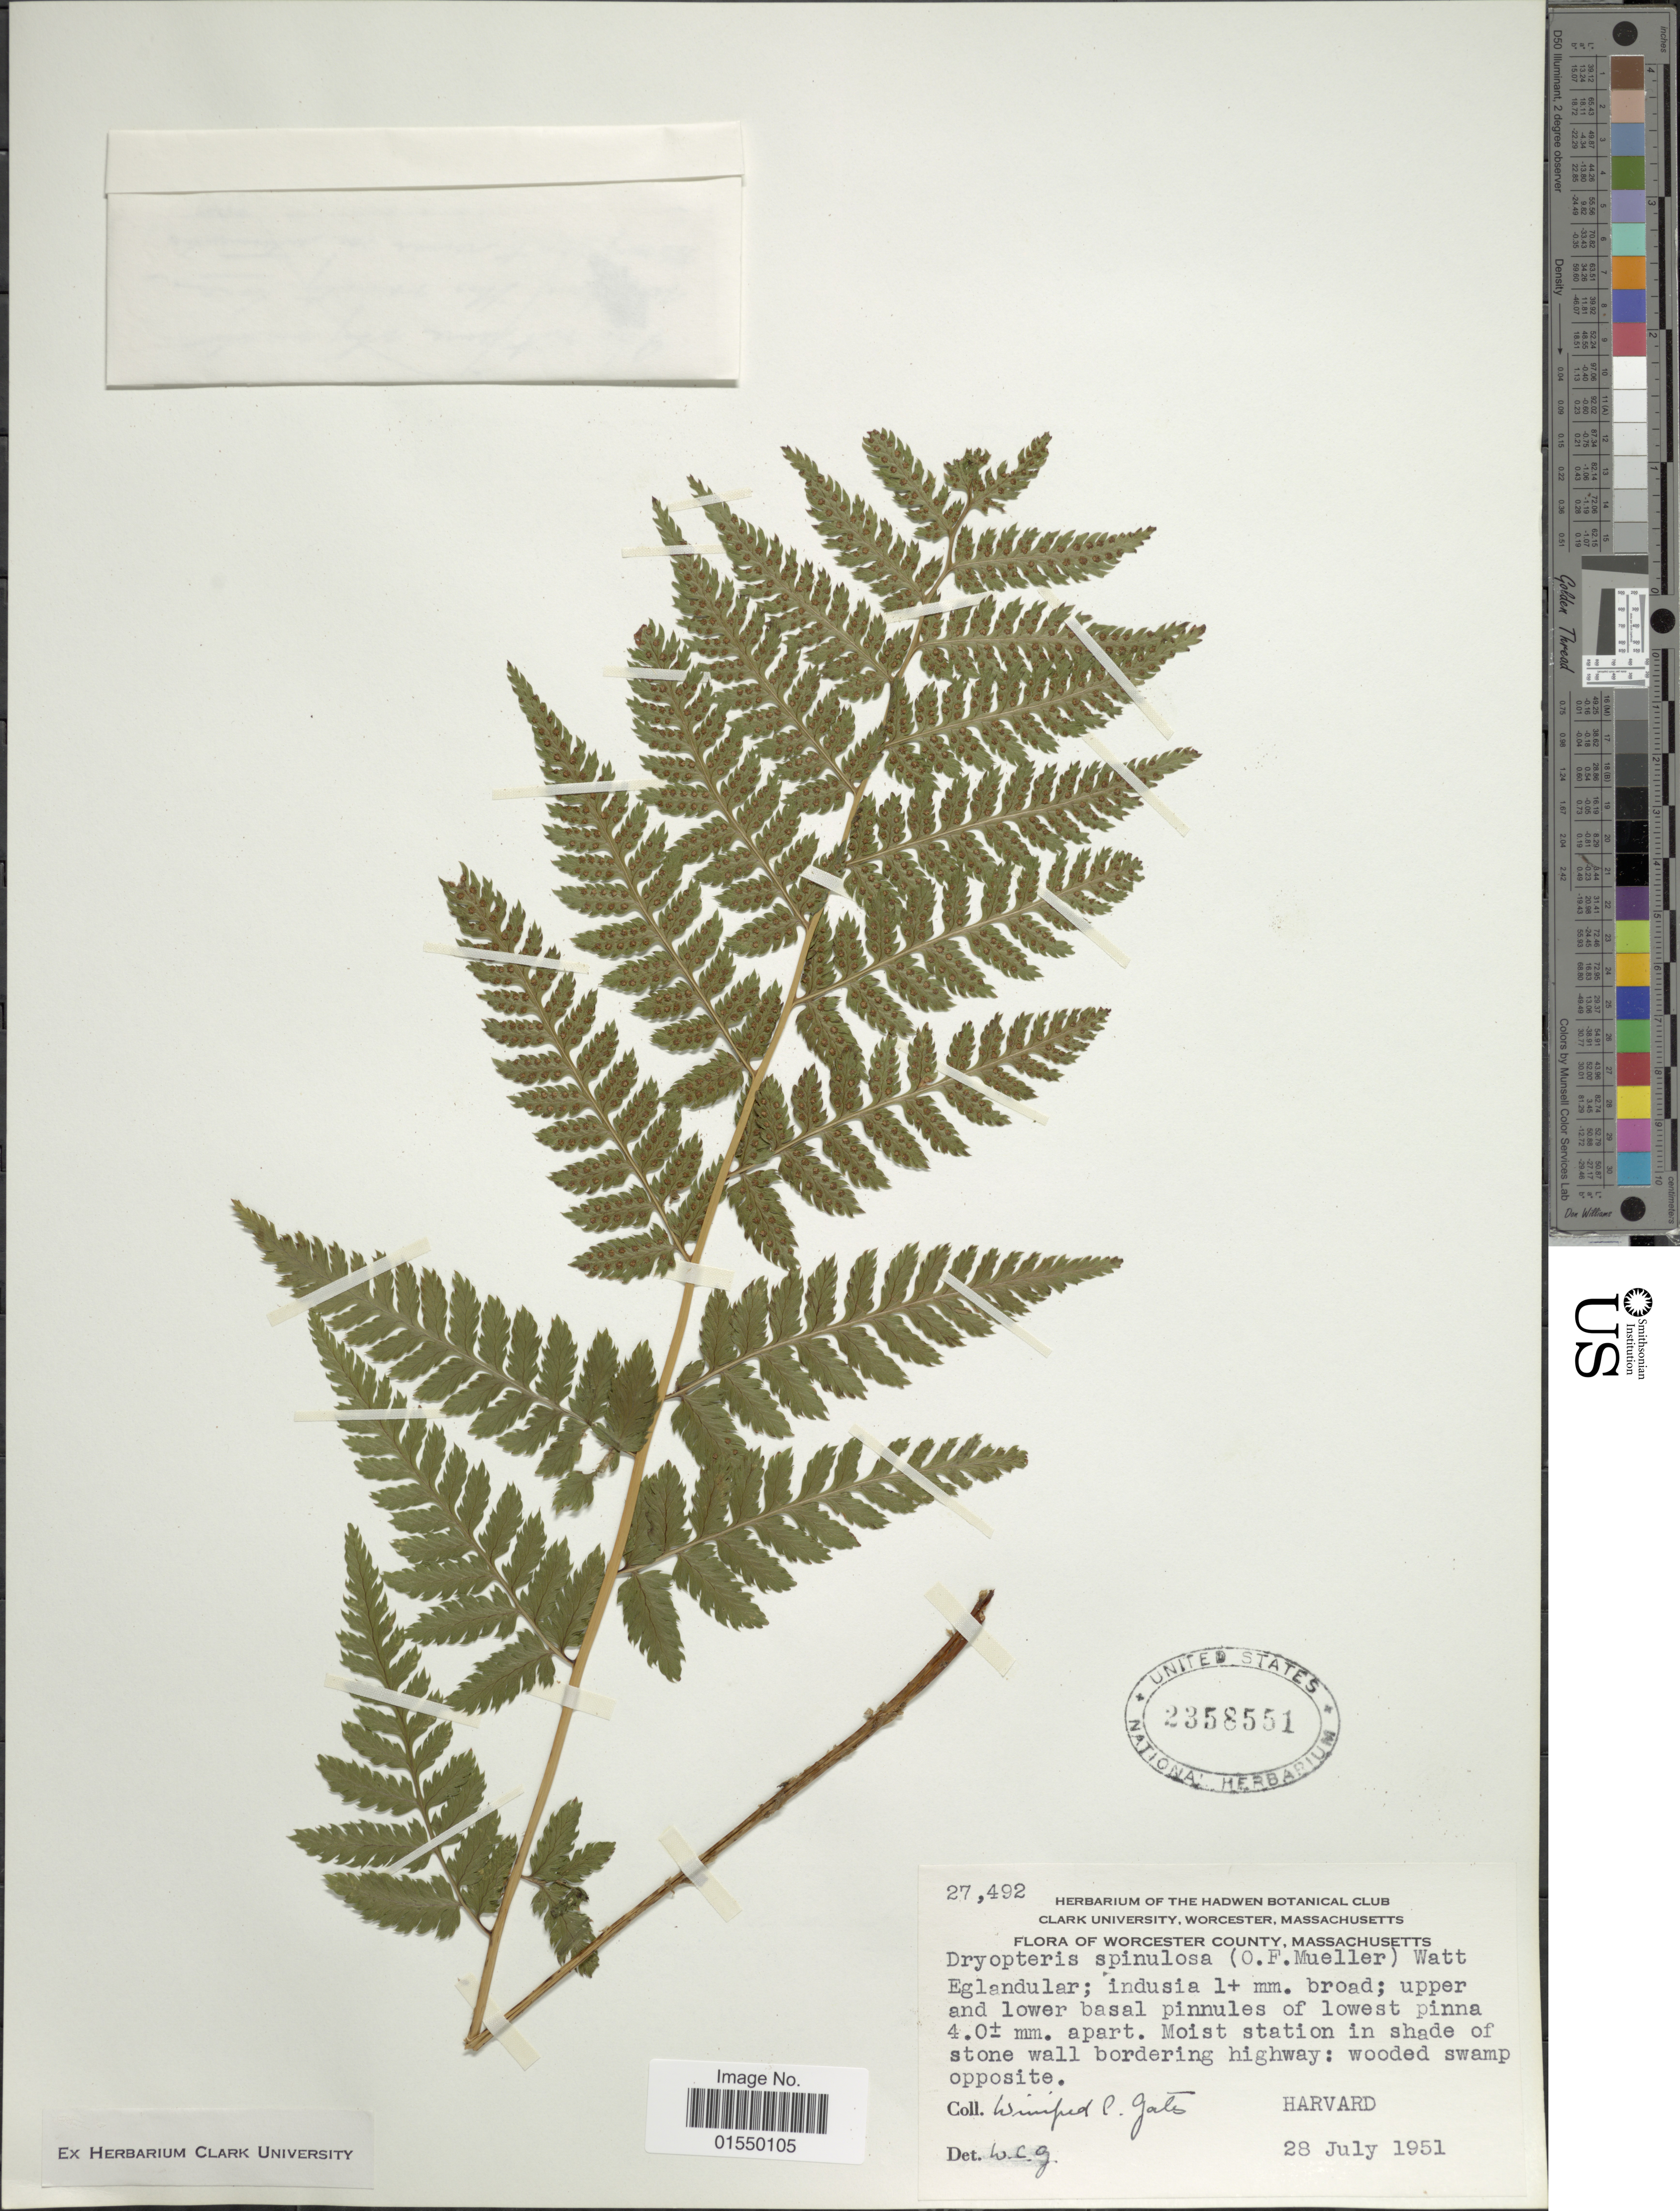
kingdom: Plantae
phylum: Tracheophyta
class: Polypodiopsida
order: Polypodiales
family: Dryopteridaceae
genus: Dryopteris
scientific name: Dryopteris carthusiana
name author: (Villars) H.P. Fuchs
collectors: W. Gates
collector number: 27492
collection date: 1951-07-28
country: United States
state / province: Massachusetts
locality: Worcester County, Harvard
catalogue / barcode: US 2358551